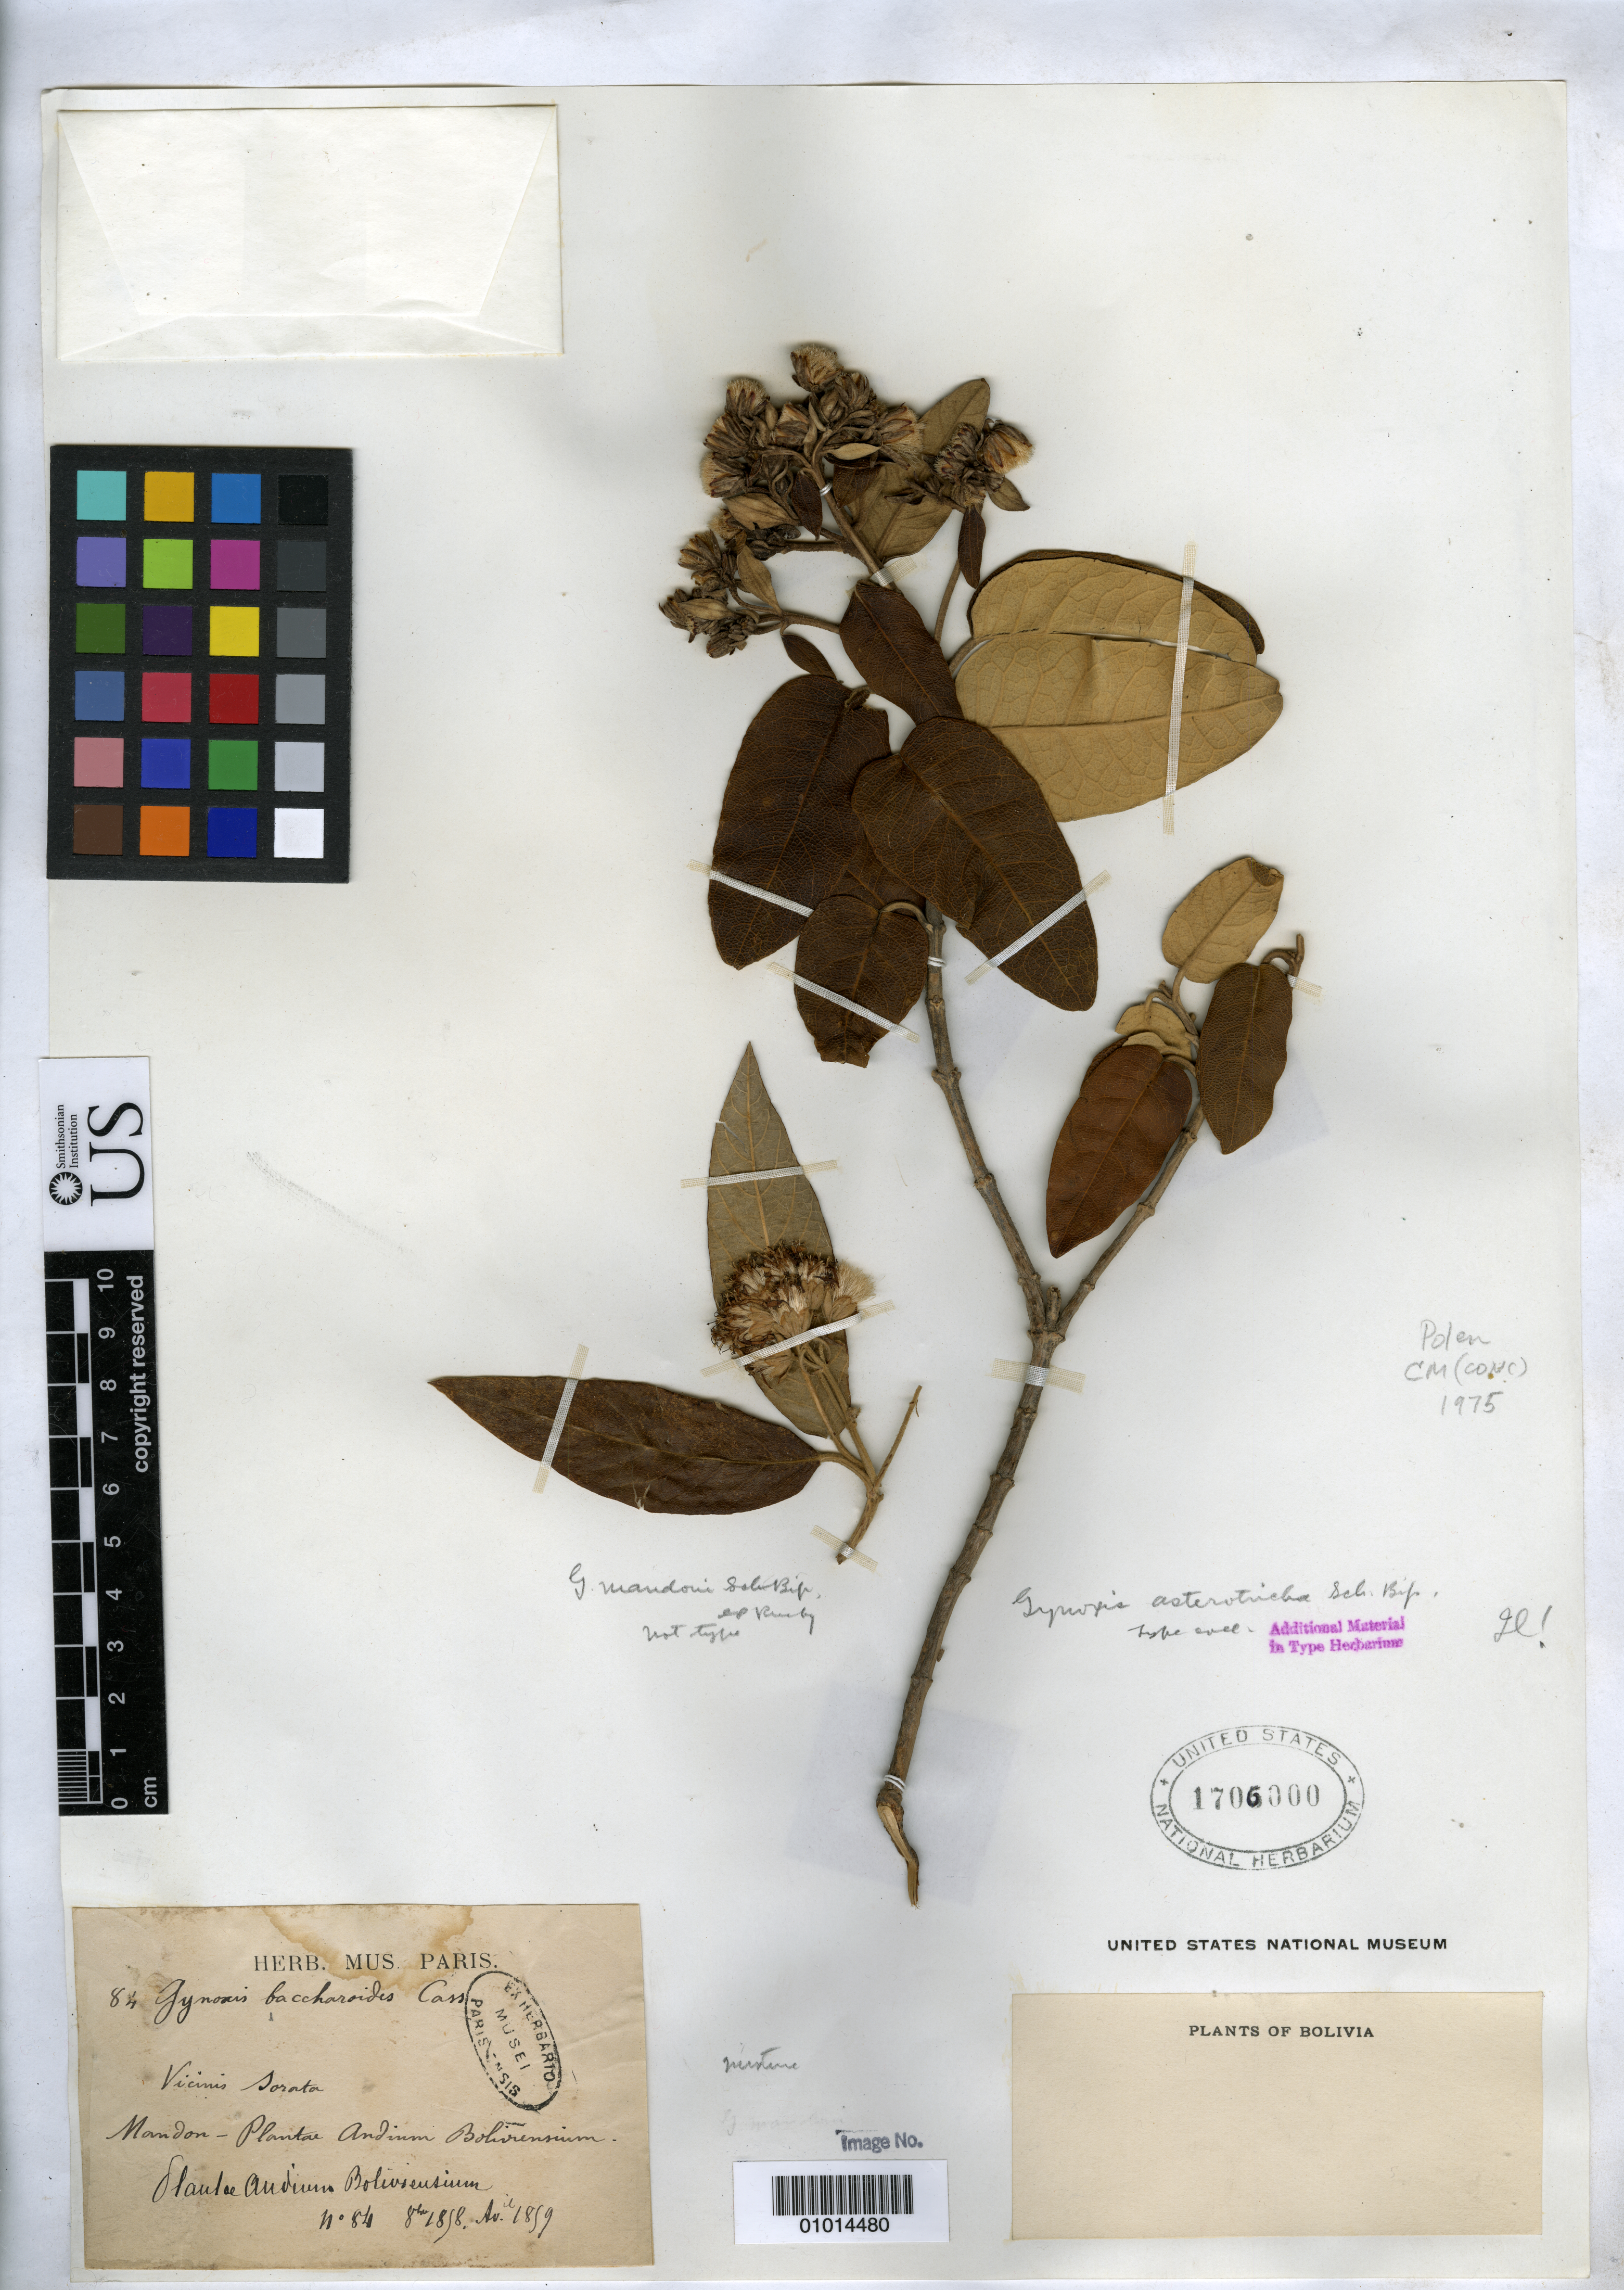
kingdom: Plantae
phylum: Tracheophyta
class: Magnoliopsida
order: Asterales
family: Asteraceae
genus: Gynoxys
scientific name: Gynoxys asterotricha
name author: Sch. Bip.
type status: Isotype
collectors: G. Mandon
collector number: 84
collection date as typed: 1859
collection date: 1859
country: Bolivia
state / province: La Paz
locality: Vic. Sorata.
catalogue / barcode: US 1706000